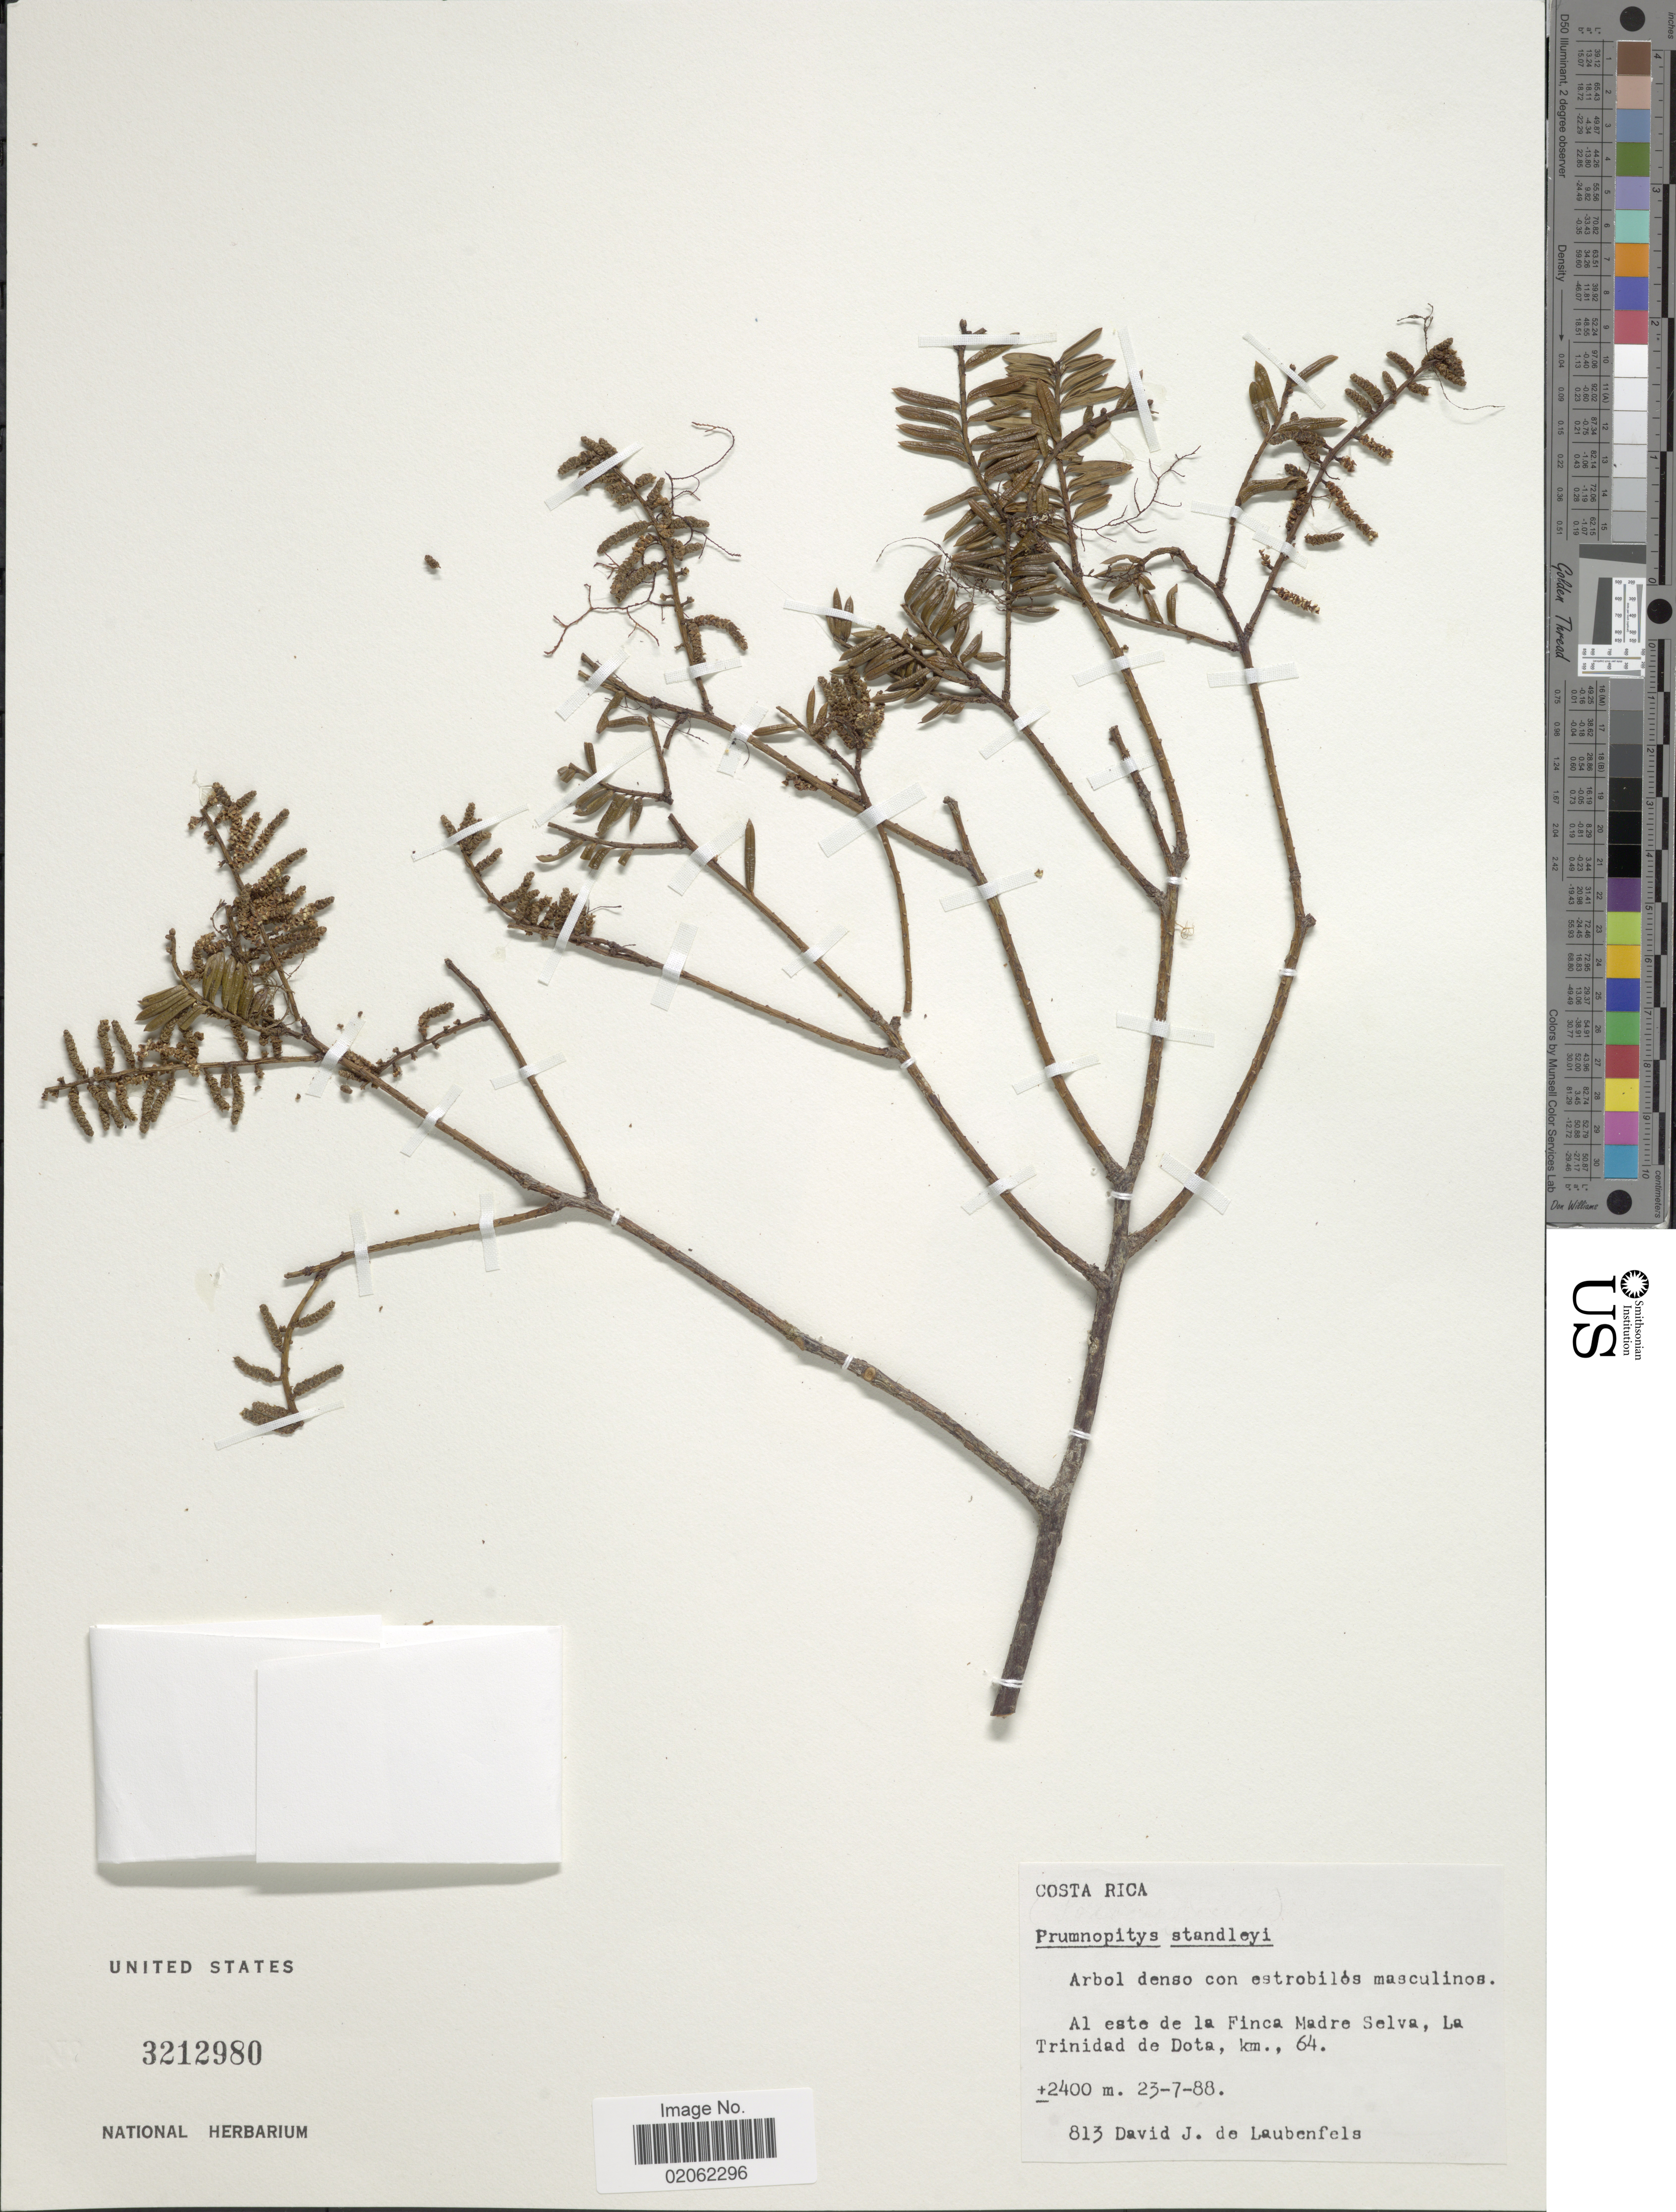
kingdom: Plantae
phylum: Tracheophyta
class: Pinopsida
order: Pinales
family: Podocarpaceae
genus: Prumnopitys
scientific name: Prumnopitys standleyi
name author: (J. Buchholz & N.E. Gray) de Laub.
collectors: D. J. de Laubenfels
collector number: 813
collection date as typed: Transcribed d/m/y: 23/7/88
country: Costa Rica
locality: Al este de la Finca Madre Selva, La Trinidad de Dota, km 64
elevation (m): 2400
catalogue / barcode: US 3212980